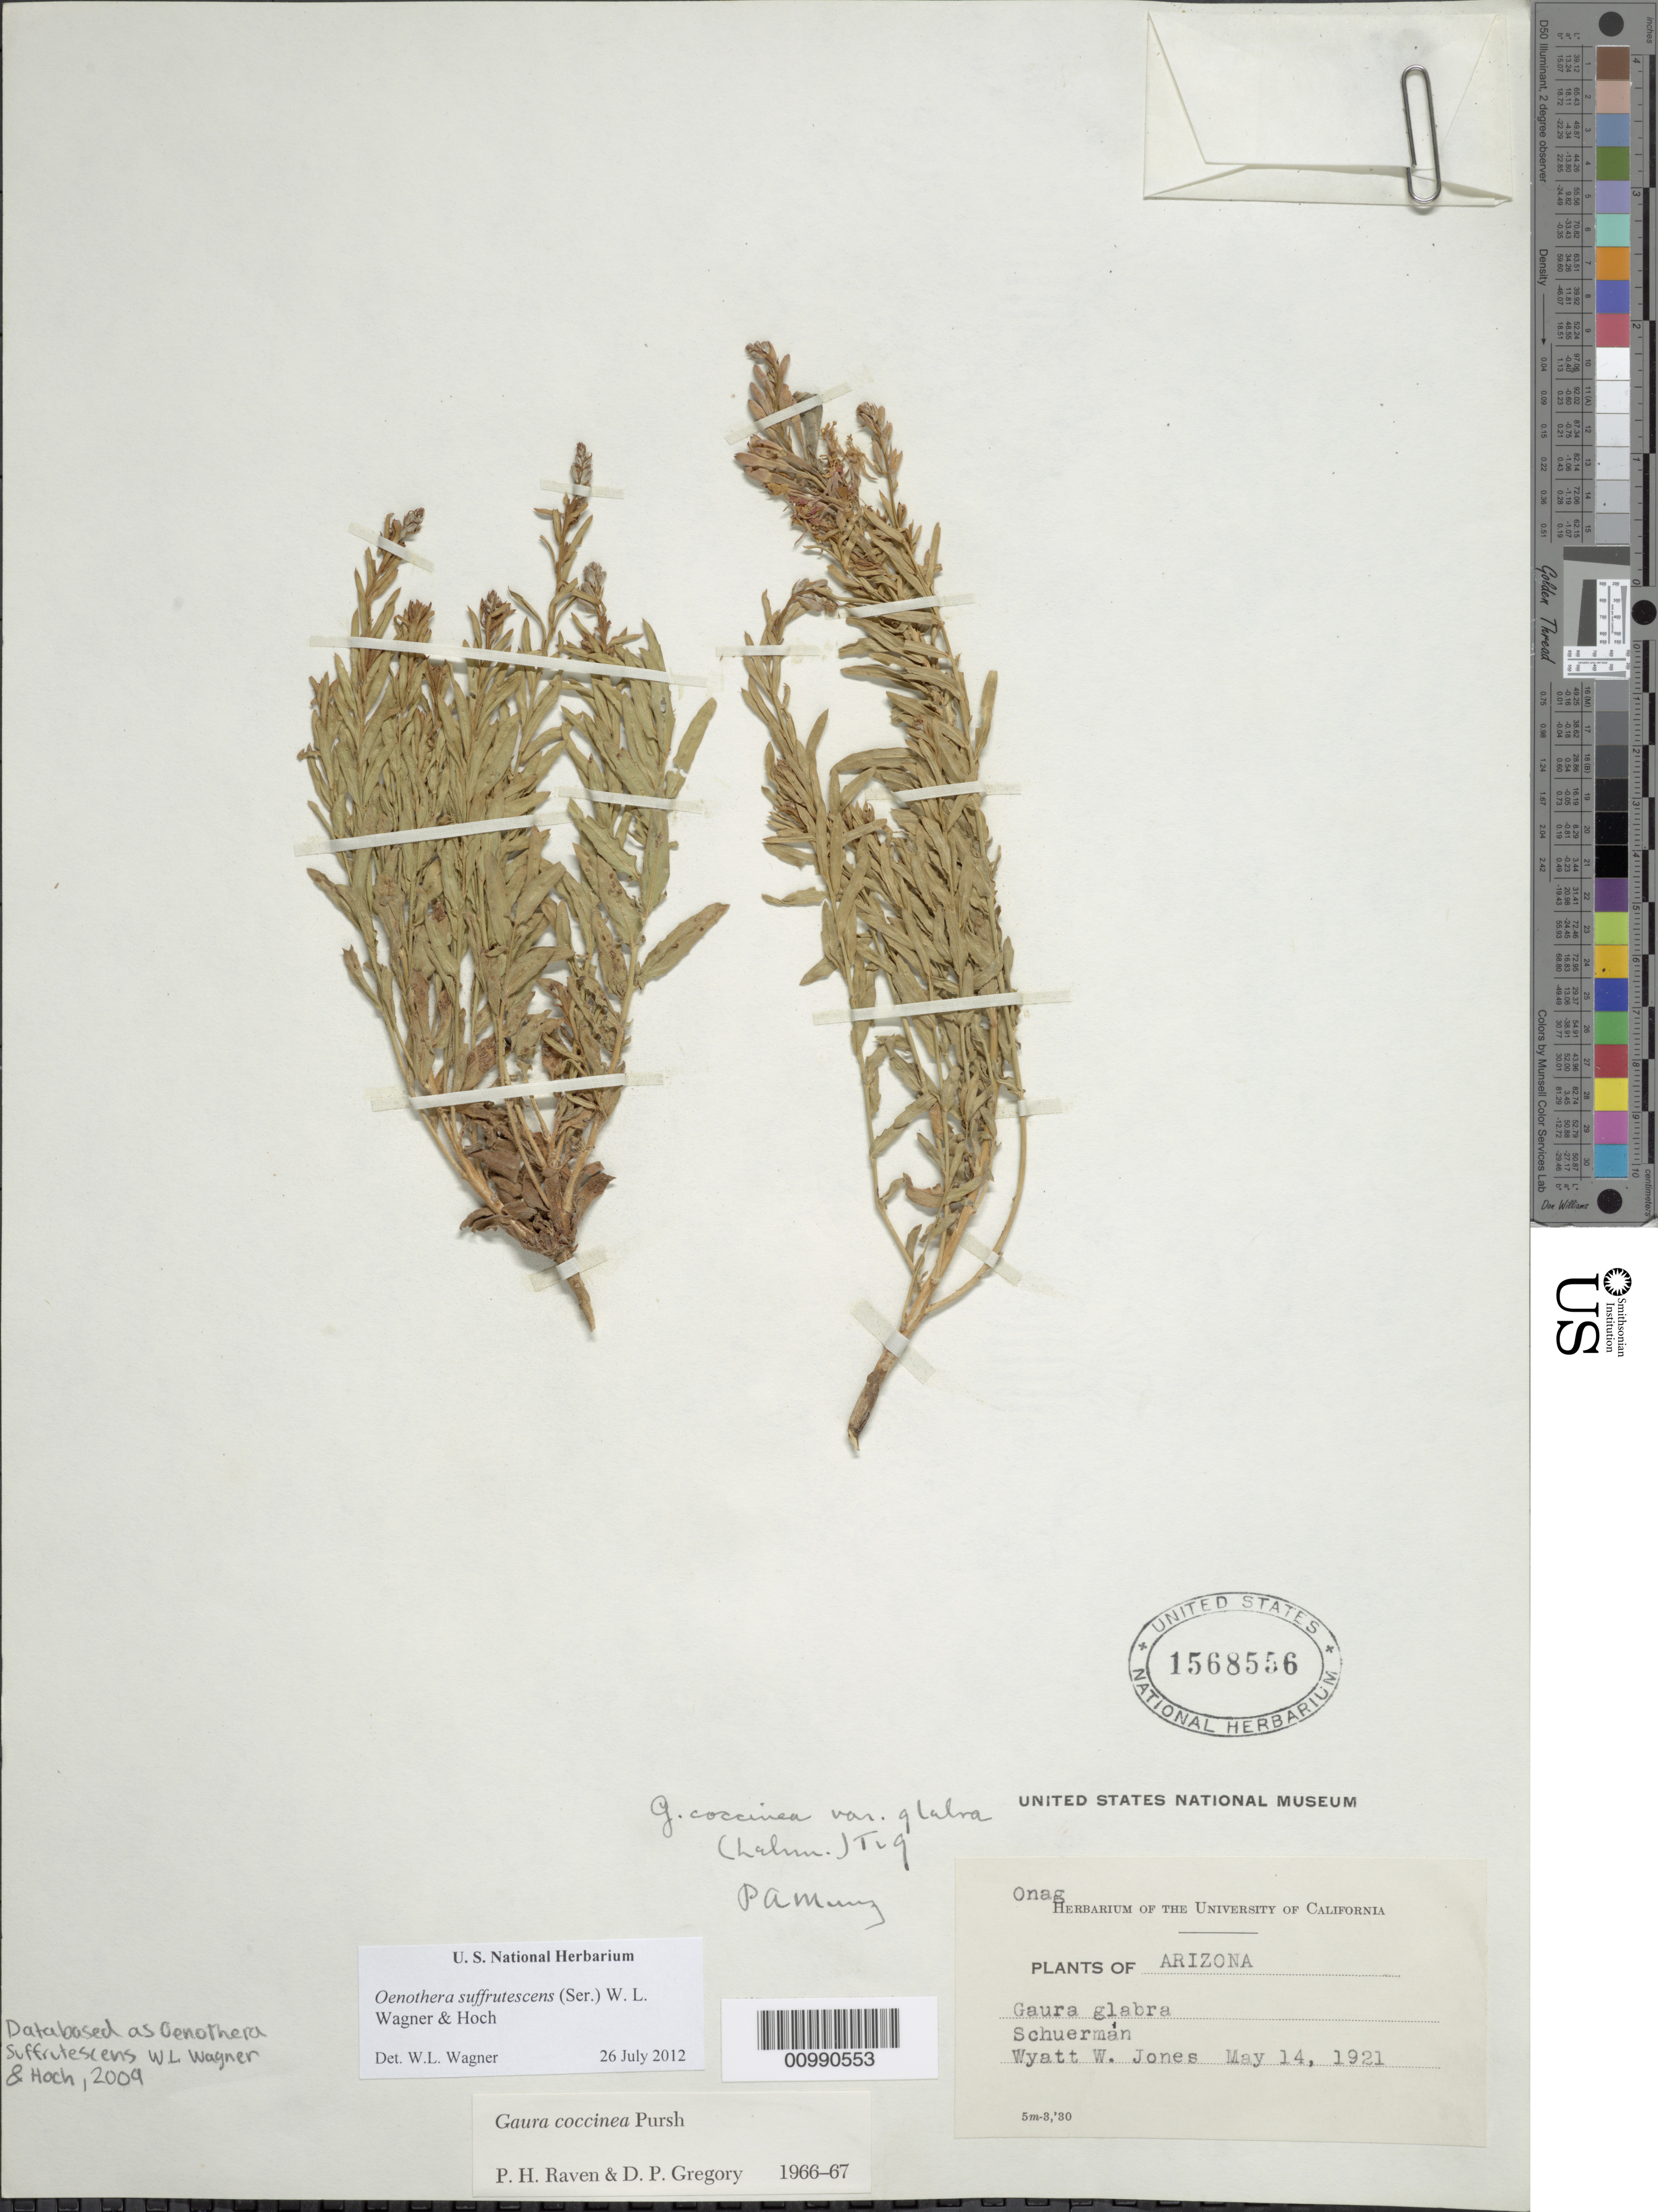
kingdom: Plantae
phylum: Tracheophyta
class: Magnoliopsida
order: Myrtales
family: Onagraceae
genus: Oenothera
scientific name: Oenothera suffrutescens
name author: (Ser.) W.L. Wagner & Hoch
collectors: W. W. Jones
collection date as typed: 14 May 1921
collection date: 1921-05-14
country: United States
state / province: Arizona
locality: Schuerman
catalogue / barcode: US 1568556